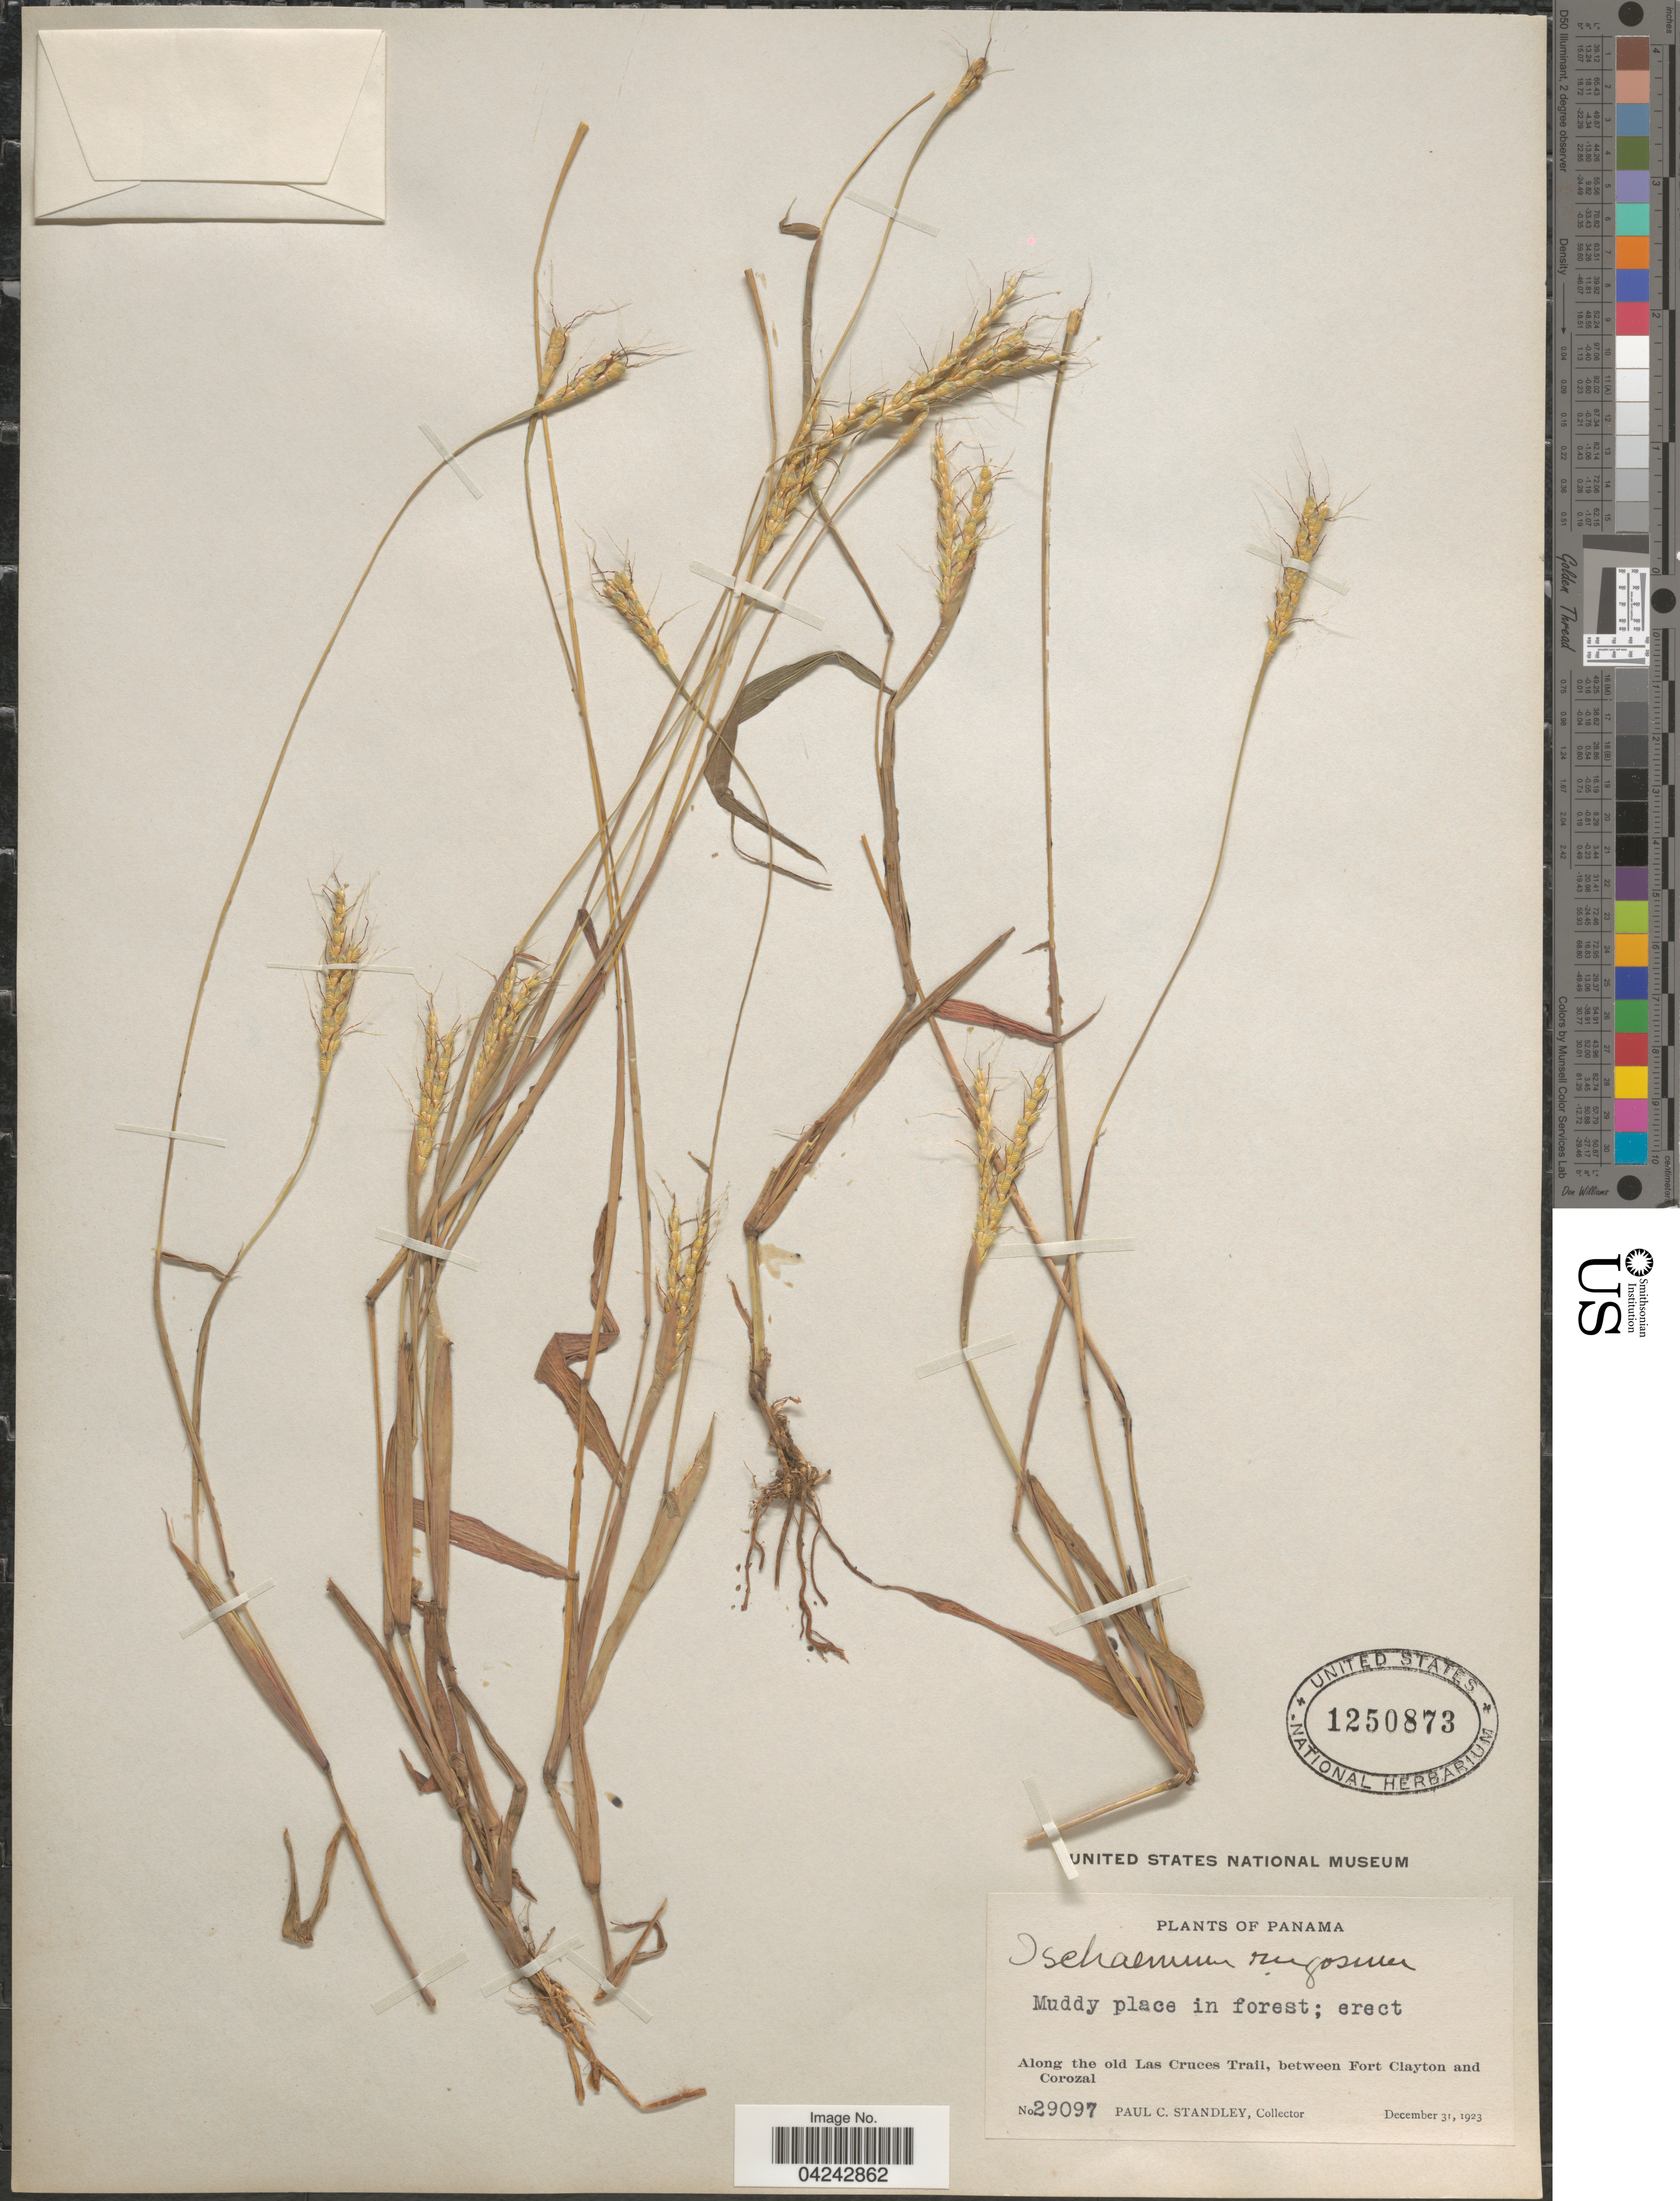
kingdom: Plantae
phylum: Tracheophyta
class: Liliopsida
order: Poales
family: Poaceae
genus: Ischaemum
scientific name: Ischaemum rugosum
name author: Salisb.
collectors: P. C. Standley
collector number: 29097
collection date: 1923-12-31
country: Panama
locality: Along the old Las Cruces Trail, between Fort Clayton and Corozal.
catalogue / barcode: US 1250873